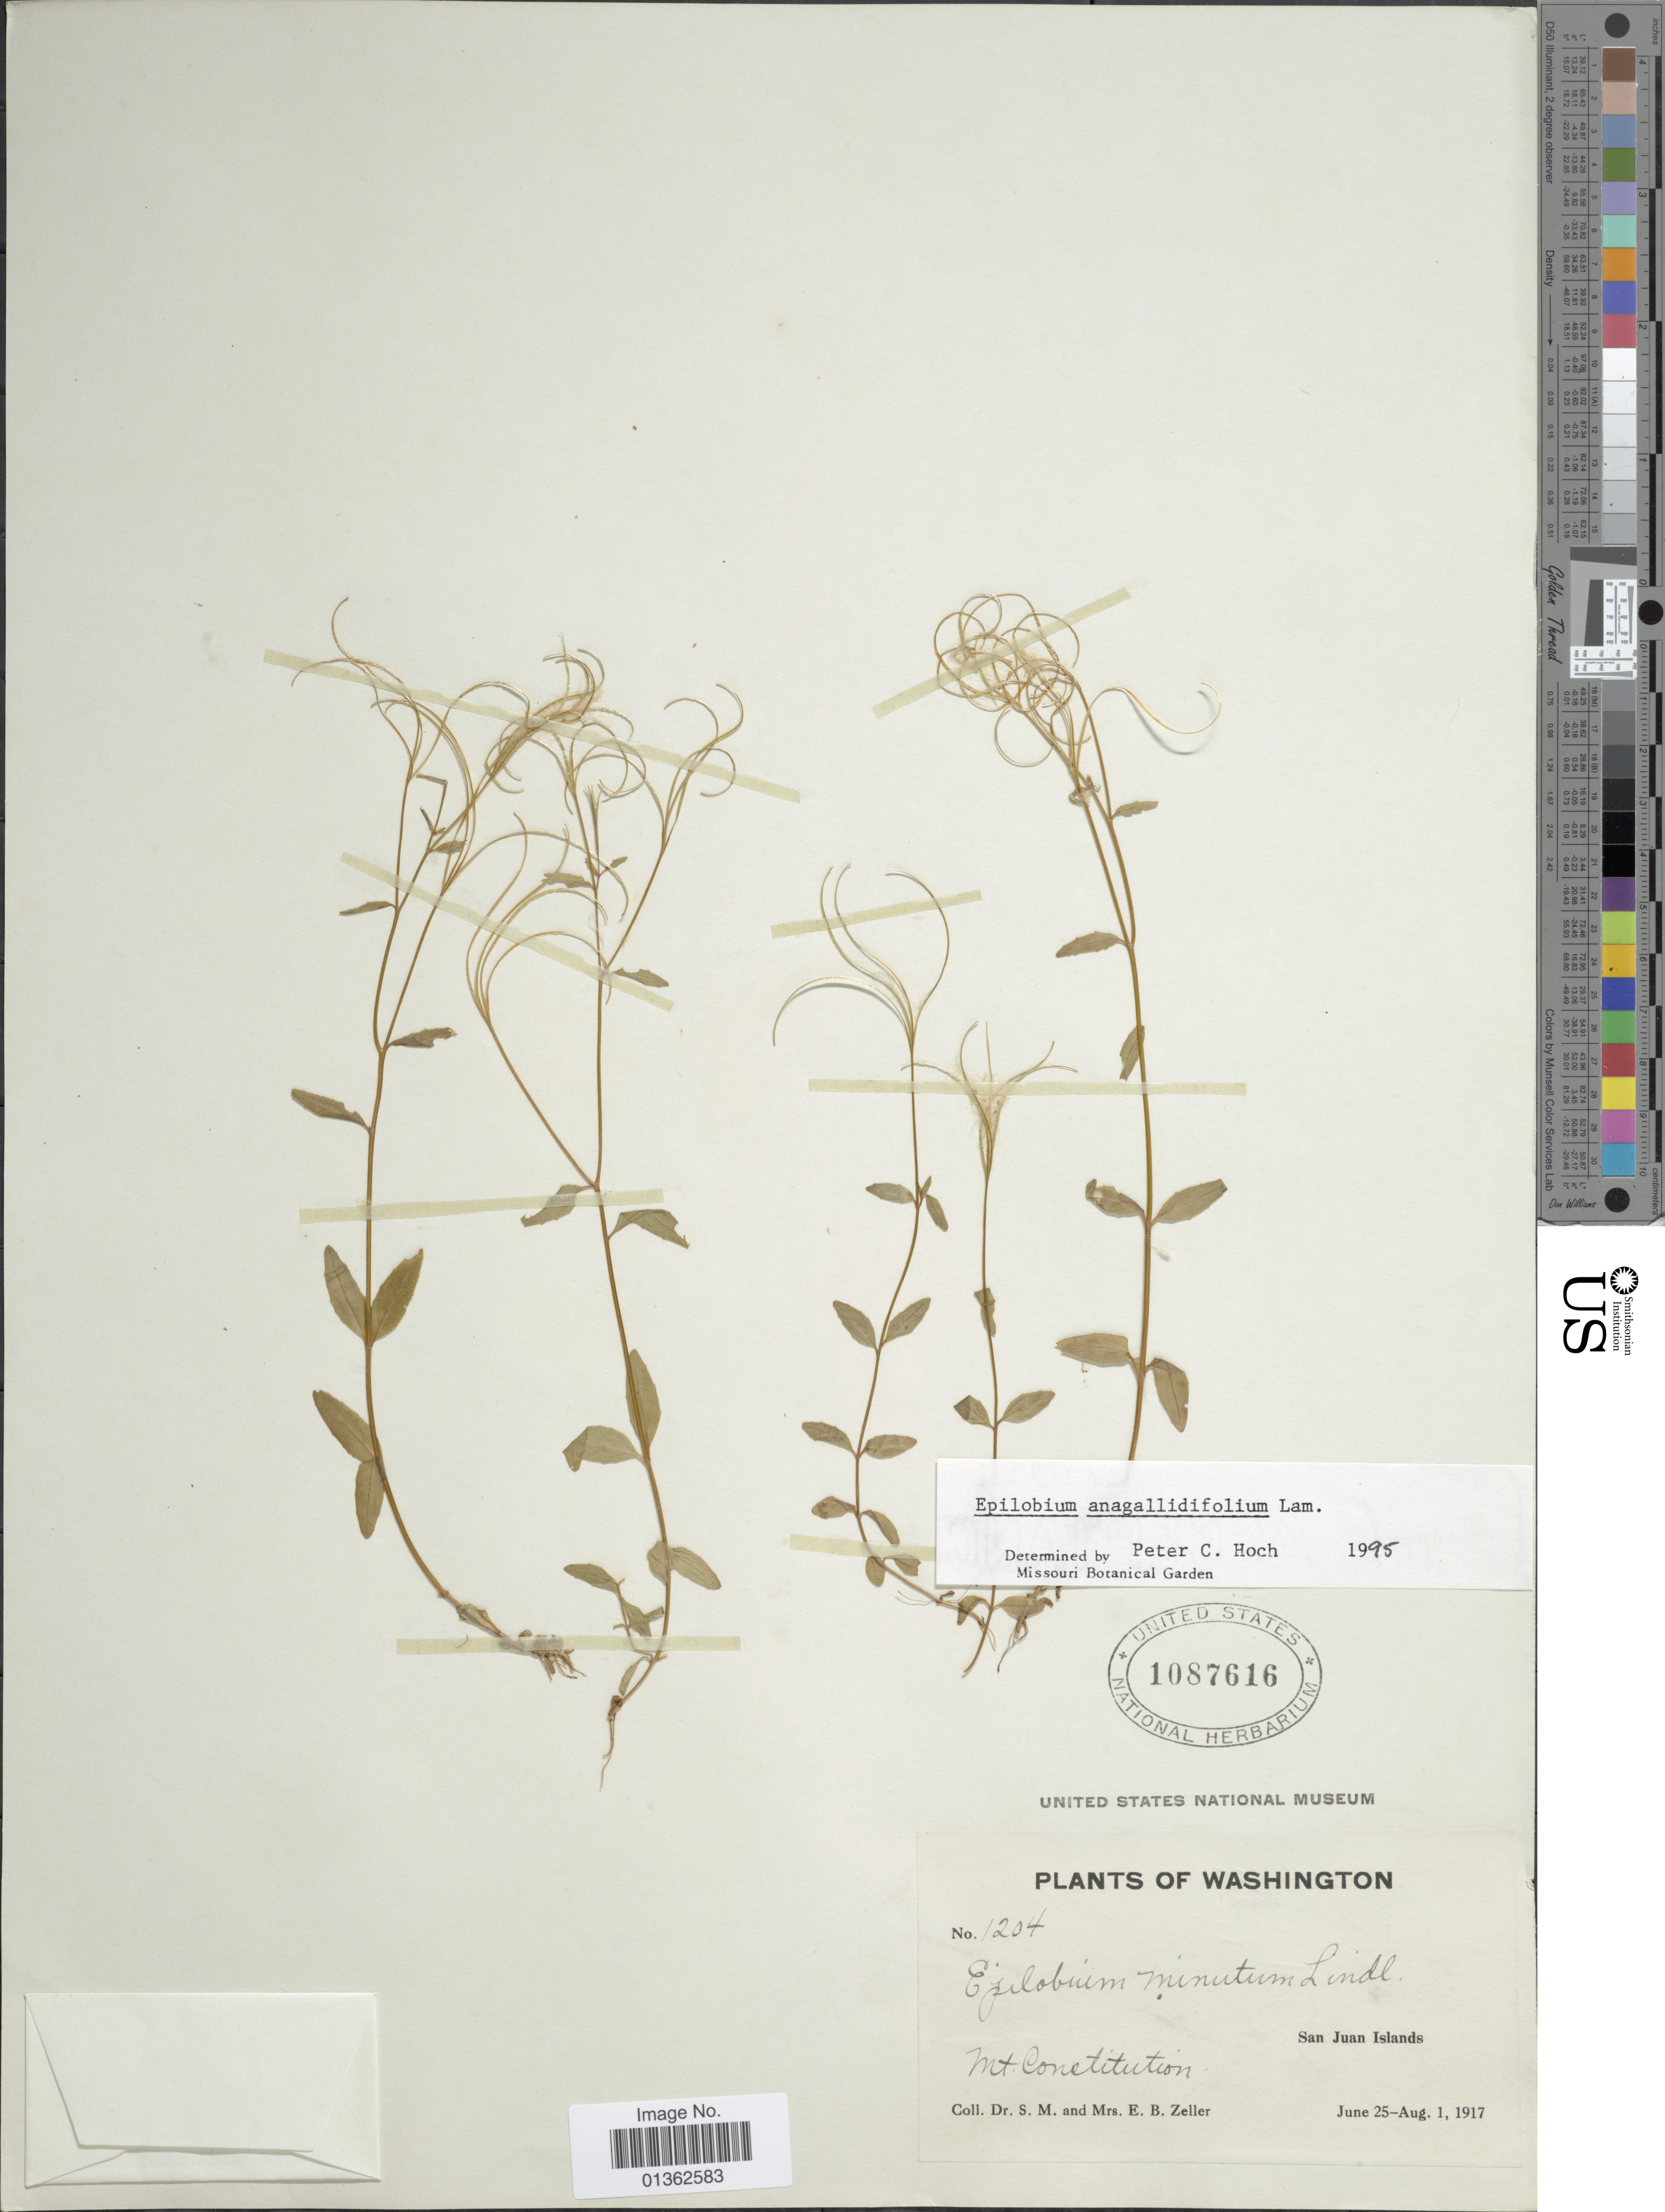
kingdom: Plantae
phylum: Tracheophyta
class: Magnoliopsida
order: Myrtales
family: Onagraceae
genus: Epilobium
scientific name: Epilobium anagallidifolium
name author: Lam.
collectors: S. Zeller & E. Zeller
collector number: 1204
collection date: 1917-06-25/1917-08-01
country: United States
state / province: Washington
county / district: San Juan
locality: San Juan Islands. Mt. Constitution.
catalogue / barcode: US 1087616